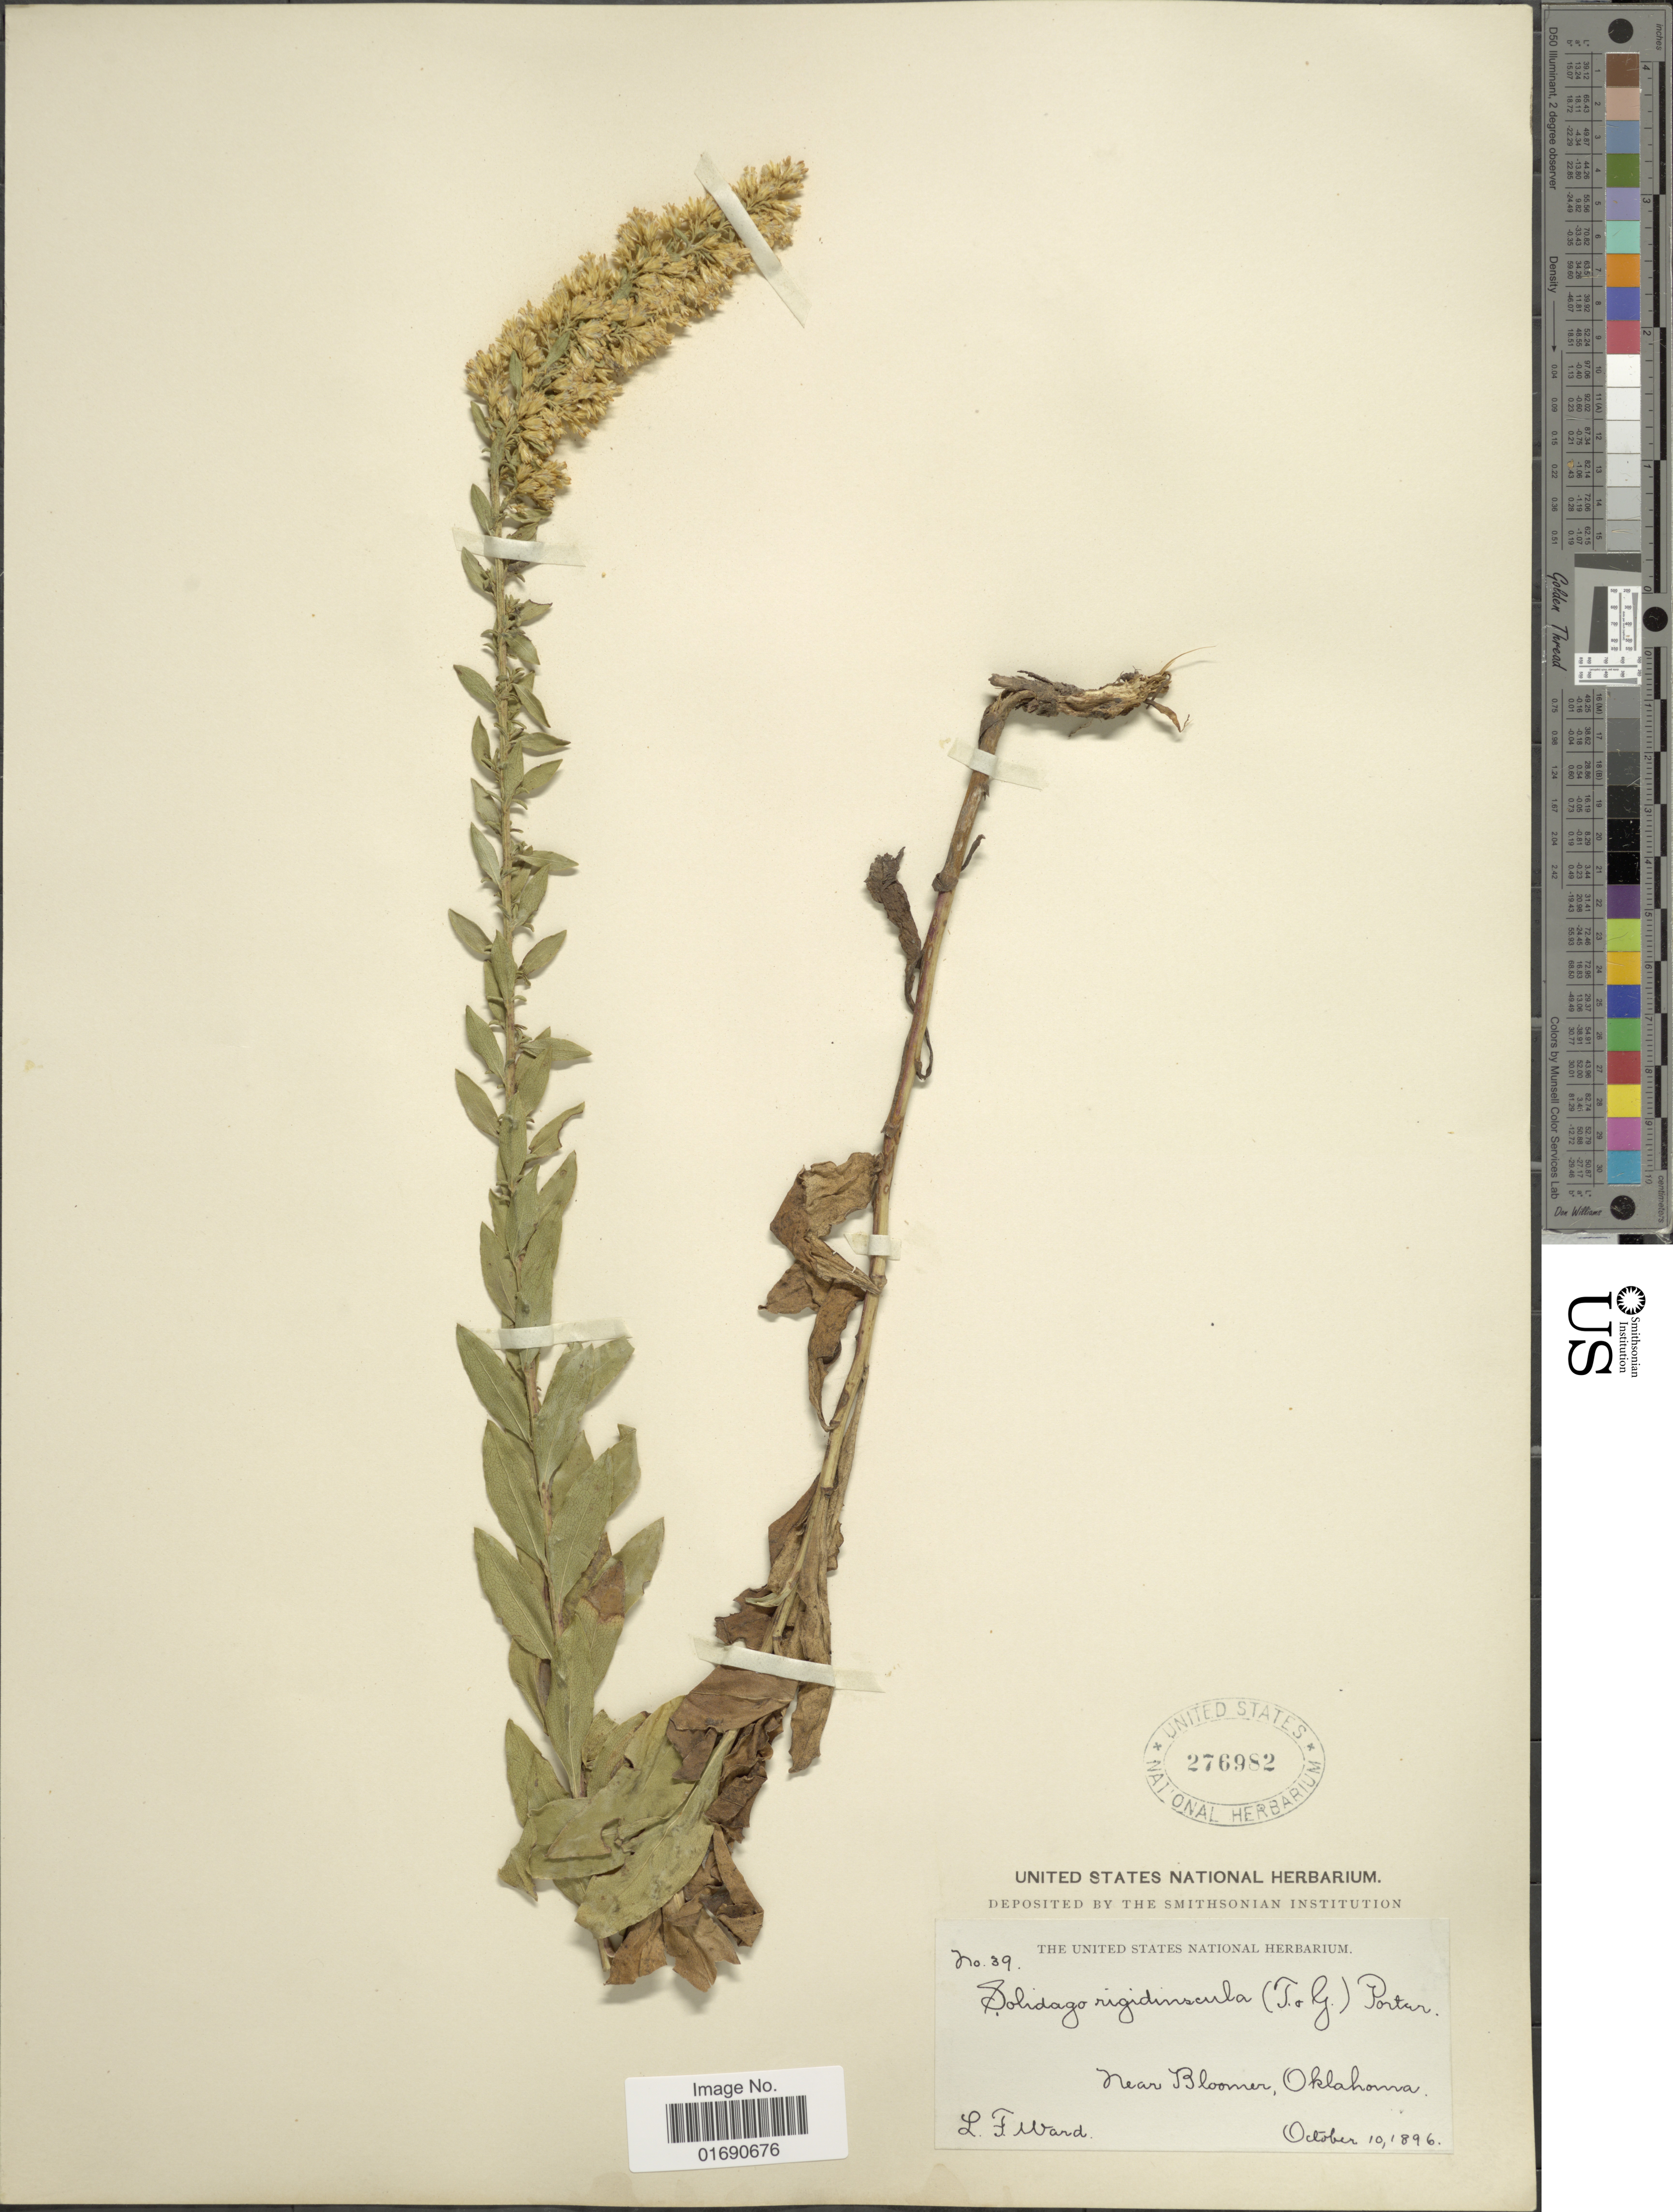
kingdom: Plantae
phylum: Tracheophyta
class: Magnoliopsida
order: Asterales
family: Asteraceae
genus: Solidago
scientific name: Solidago speciosa var. angustata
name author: Torr. & A. Gray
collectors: L. Ward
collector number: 39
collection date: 1896-10-10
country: United States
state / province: Oklahoma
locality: Near Bloomer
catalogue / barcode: US 276982